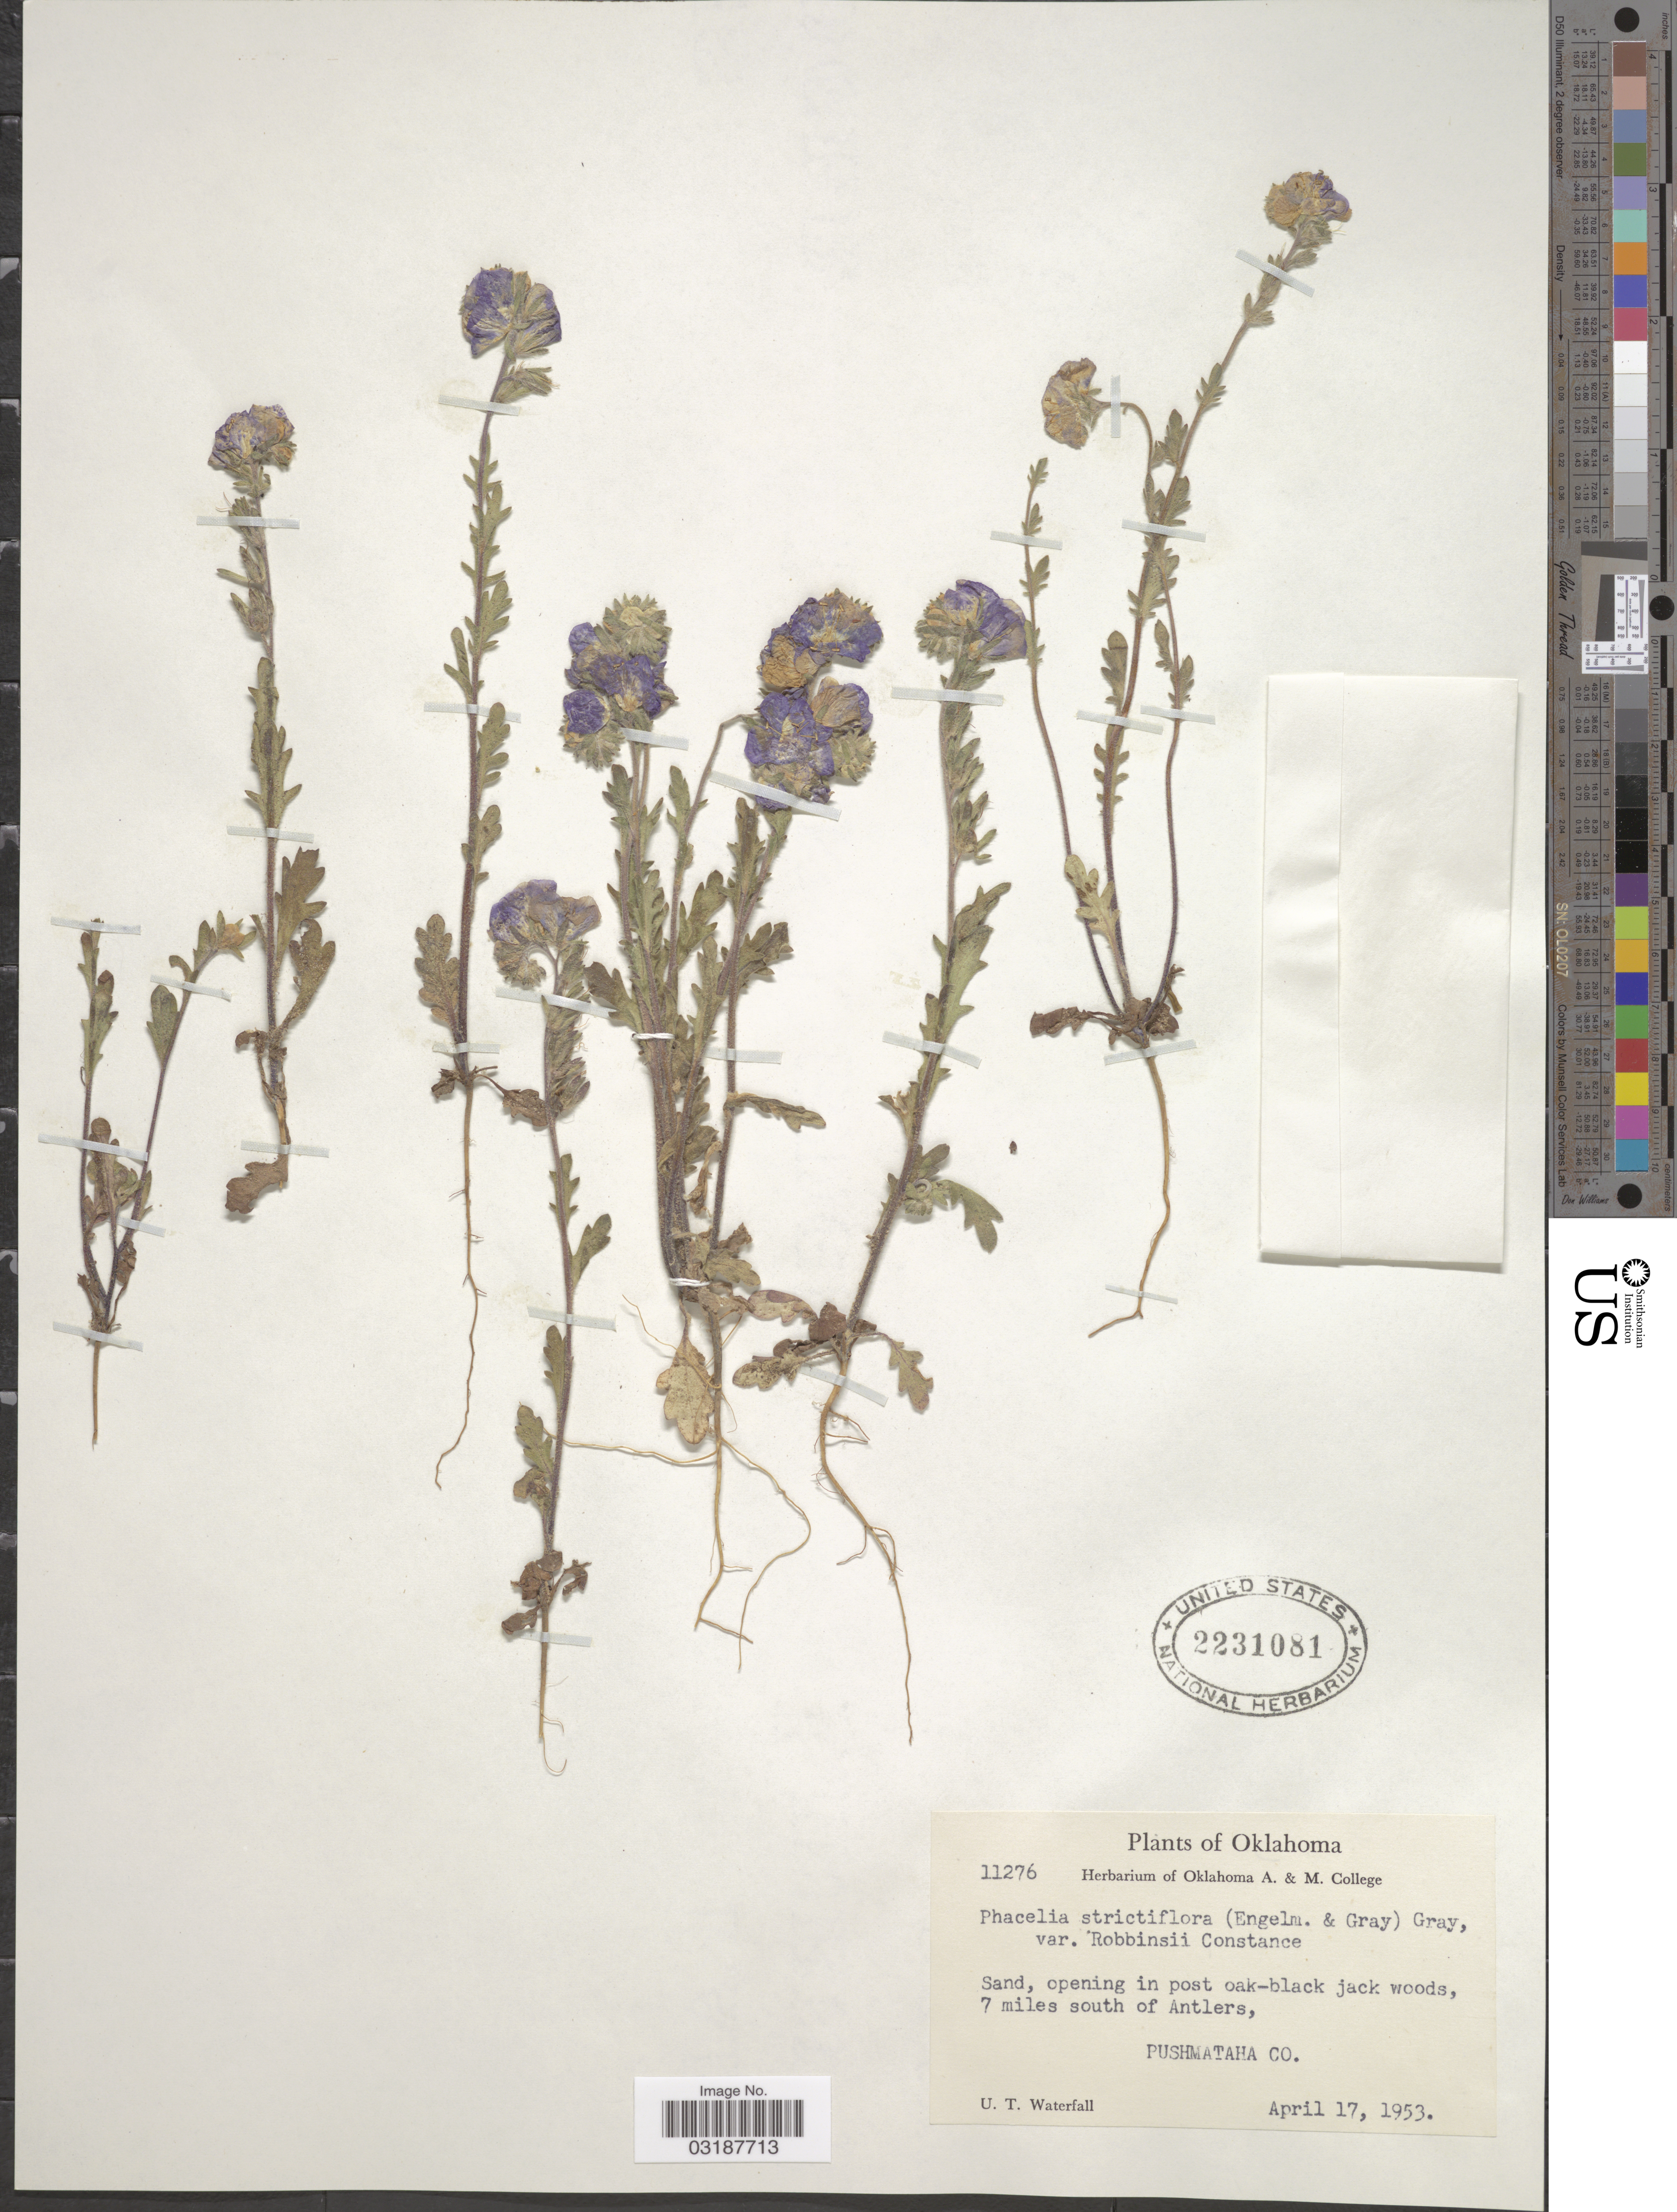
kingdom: Plantae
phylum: Tracheophyta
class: Magnoliopsida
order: Boraginales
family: Hydrophyllaceae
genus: Phacelia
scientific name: Phacelia strictiflora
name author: (Engelm. & A. Gray) A. Gray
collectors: U. T. Waterfall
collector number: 11276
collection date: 1953-04-17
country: United States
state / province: Oklahoma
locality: Sand, opening in post oak-black jack woods, 7 miles south of Antlers, Pushmataha Co.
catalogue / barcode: US 2231081